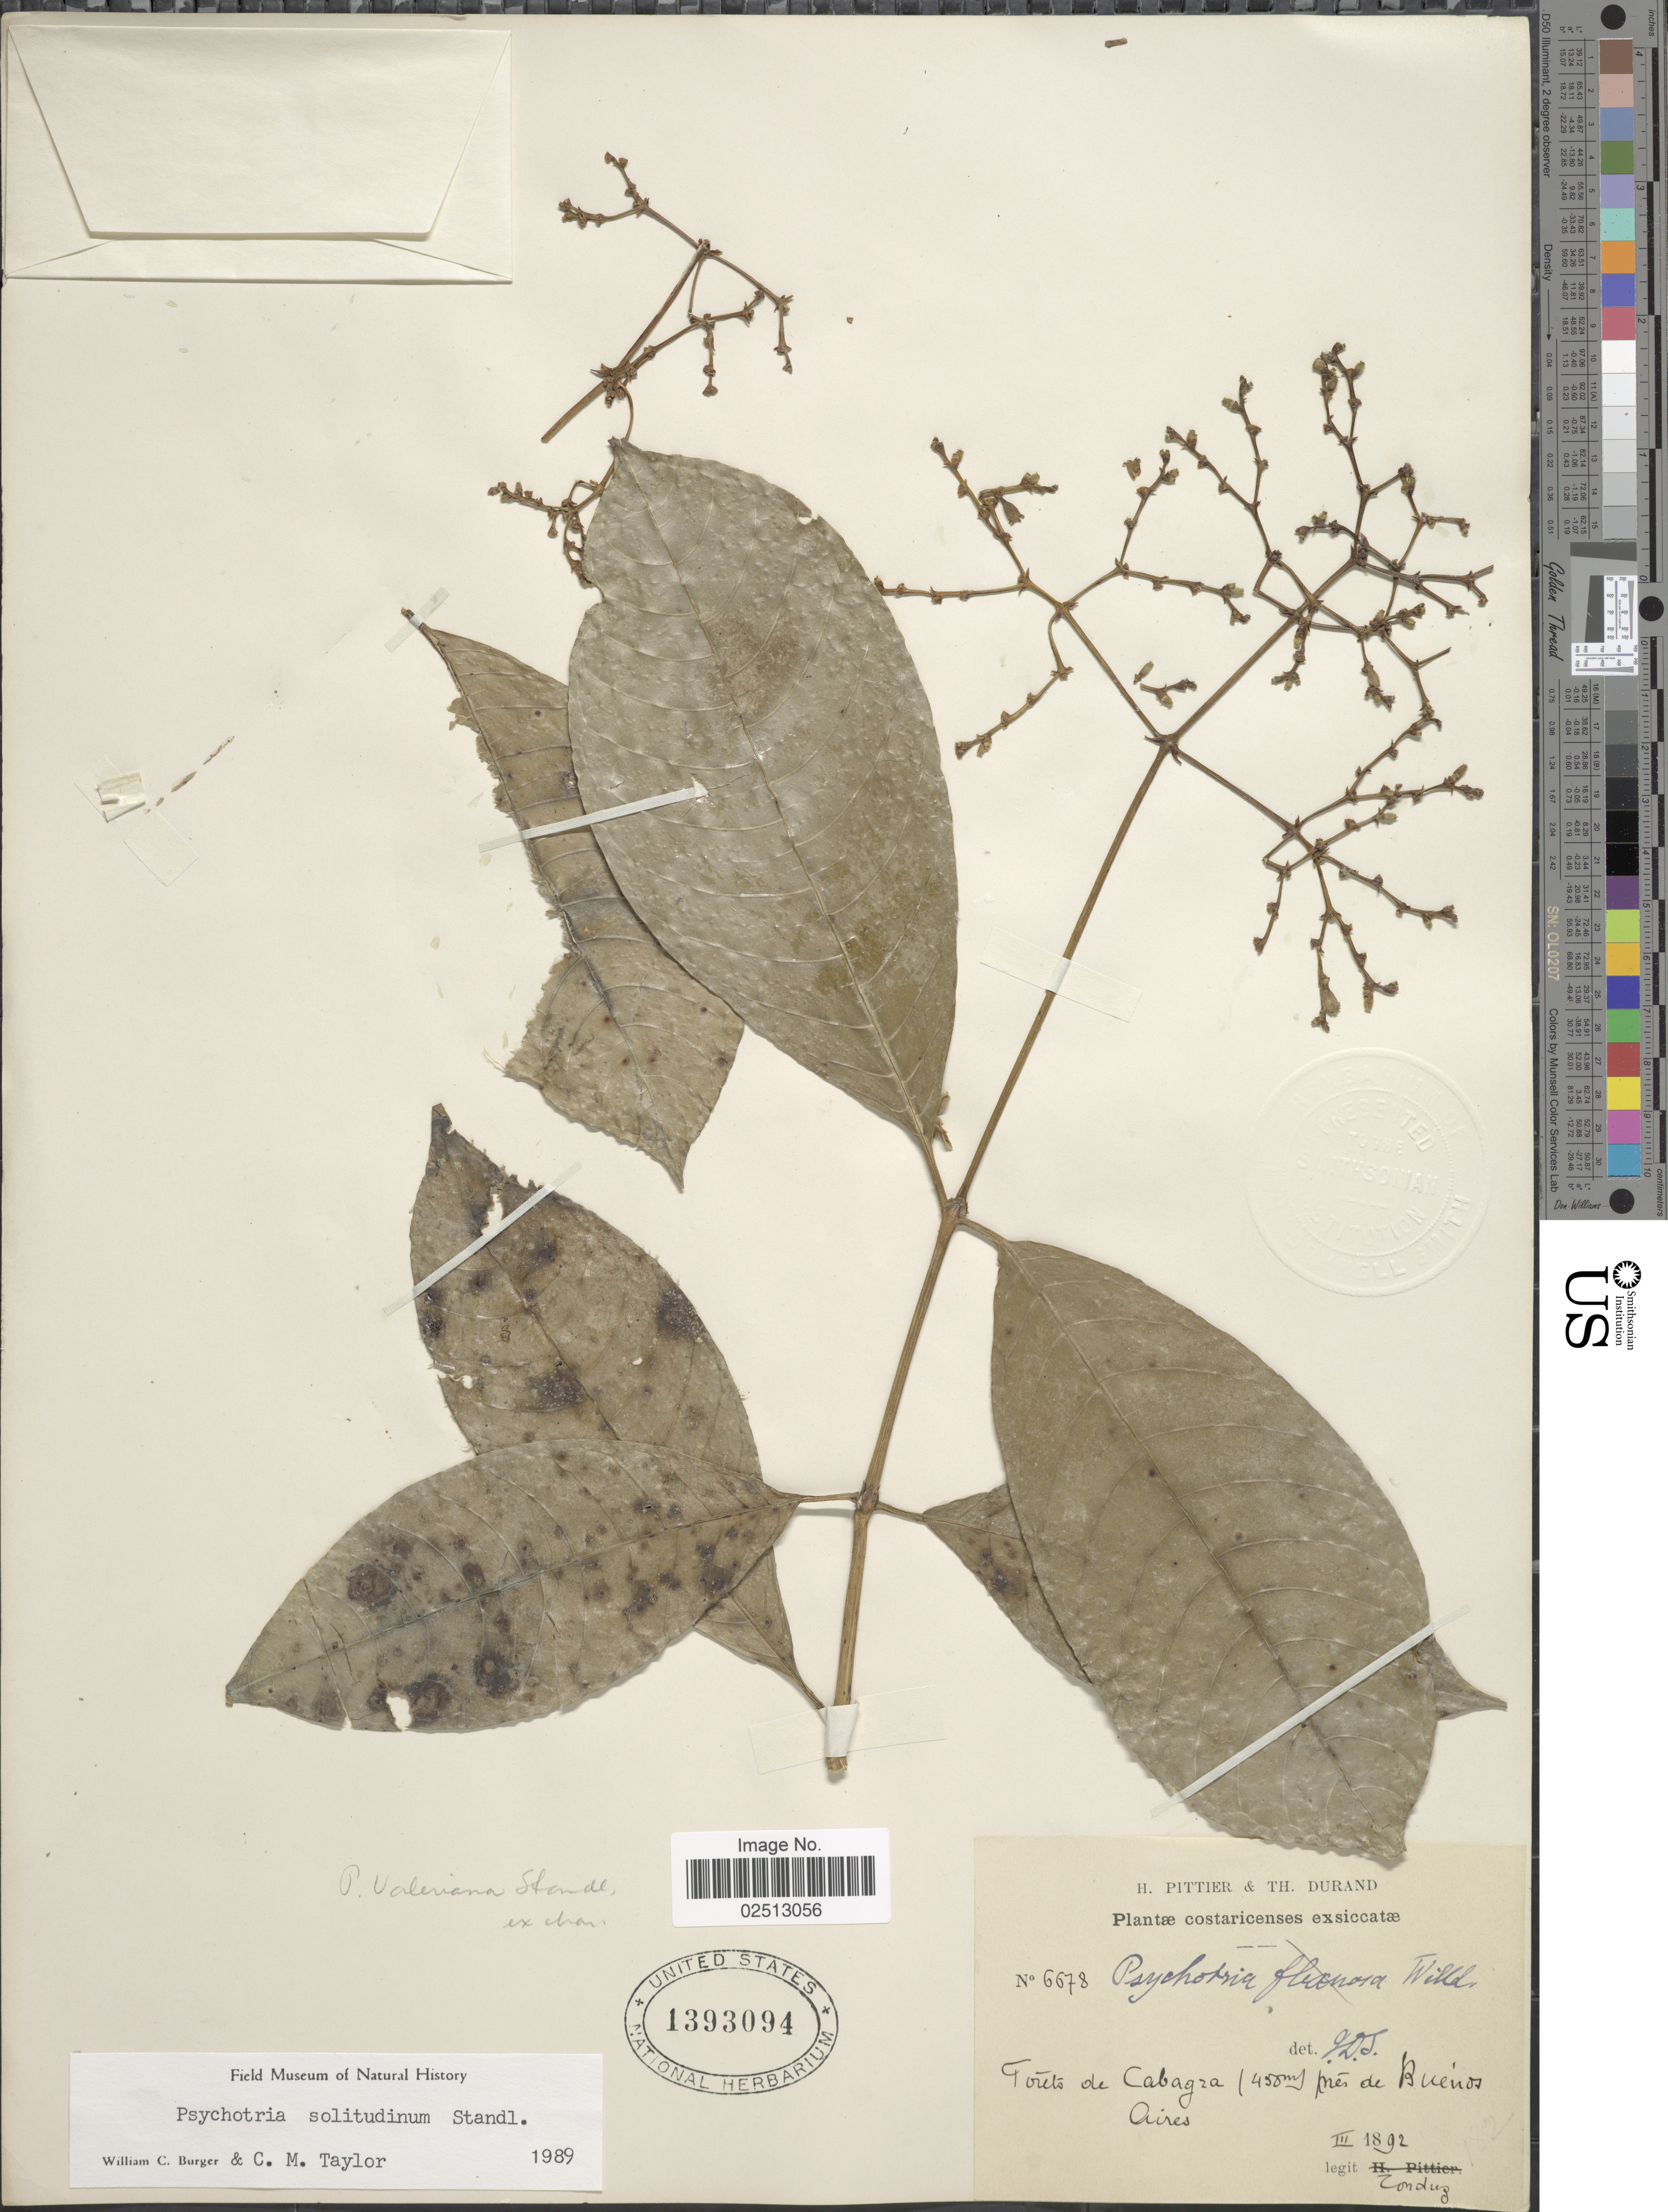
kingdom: Plantae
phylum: Tracheophyta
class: Magnoliopsida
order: Gentianales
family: Rubiaceae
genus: Psychotria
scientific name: Psychotria solitudinum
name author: Standl.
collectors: A. Tonduz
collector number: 6678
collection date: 1892-03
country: Costa Rica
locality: Forets de Cabagza, pres de Buenos Aires.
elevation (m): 450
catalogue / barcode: US 1393094